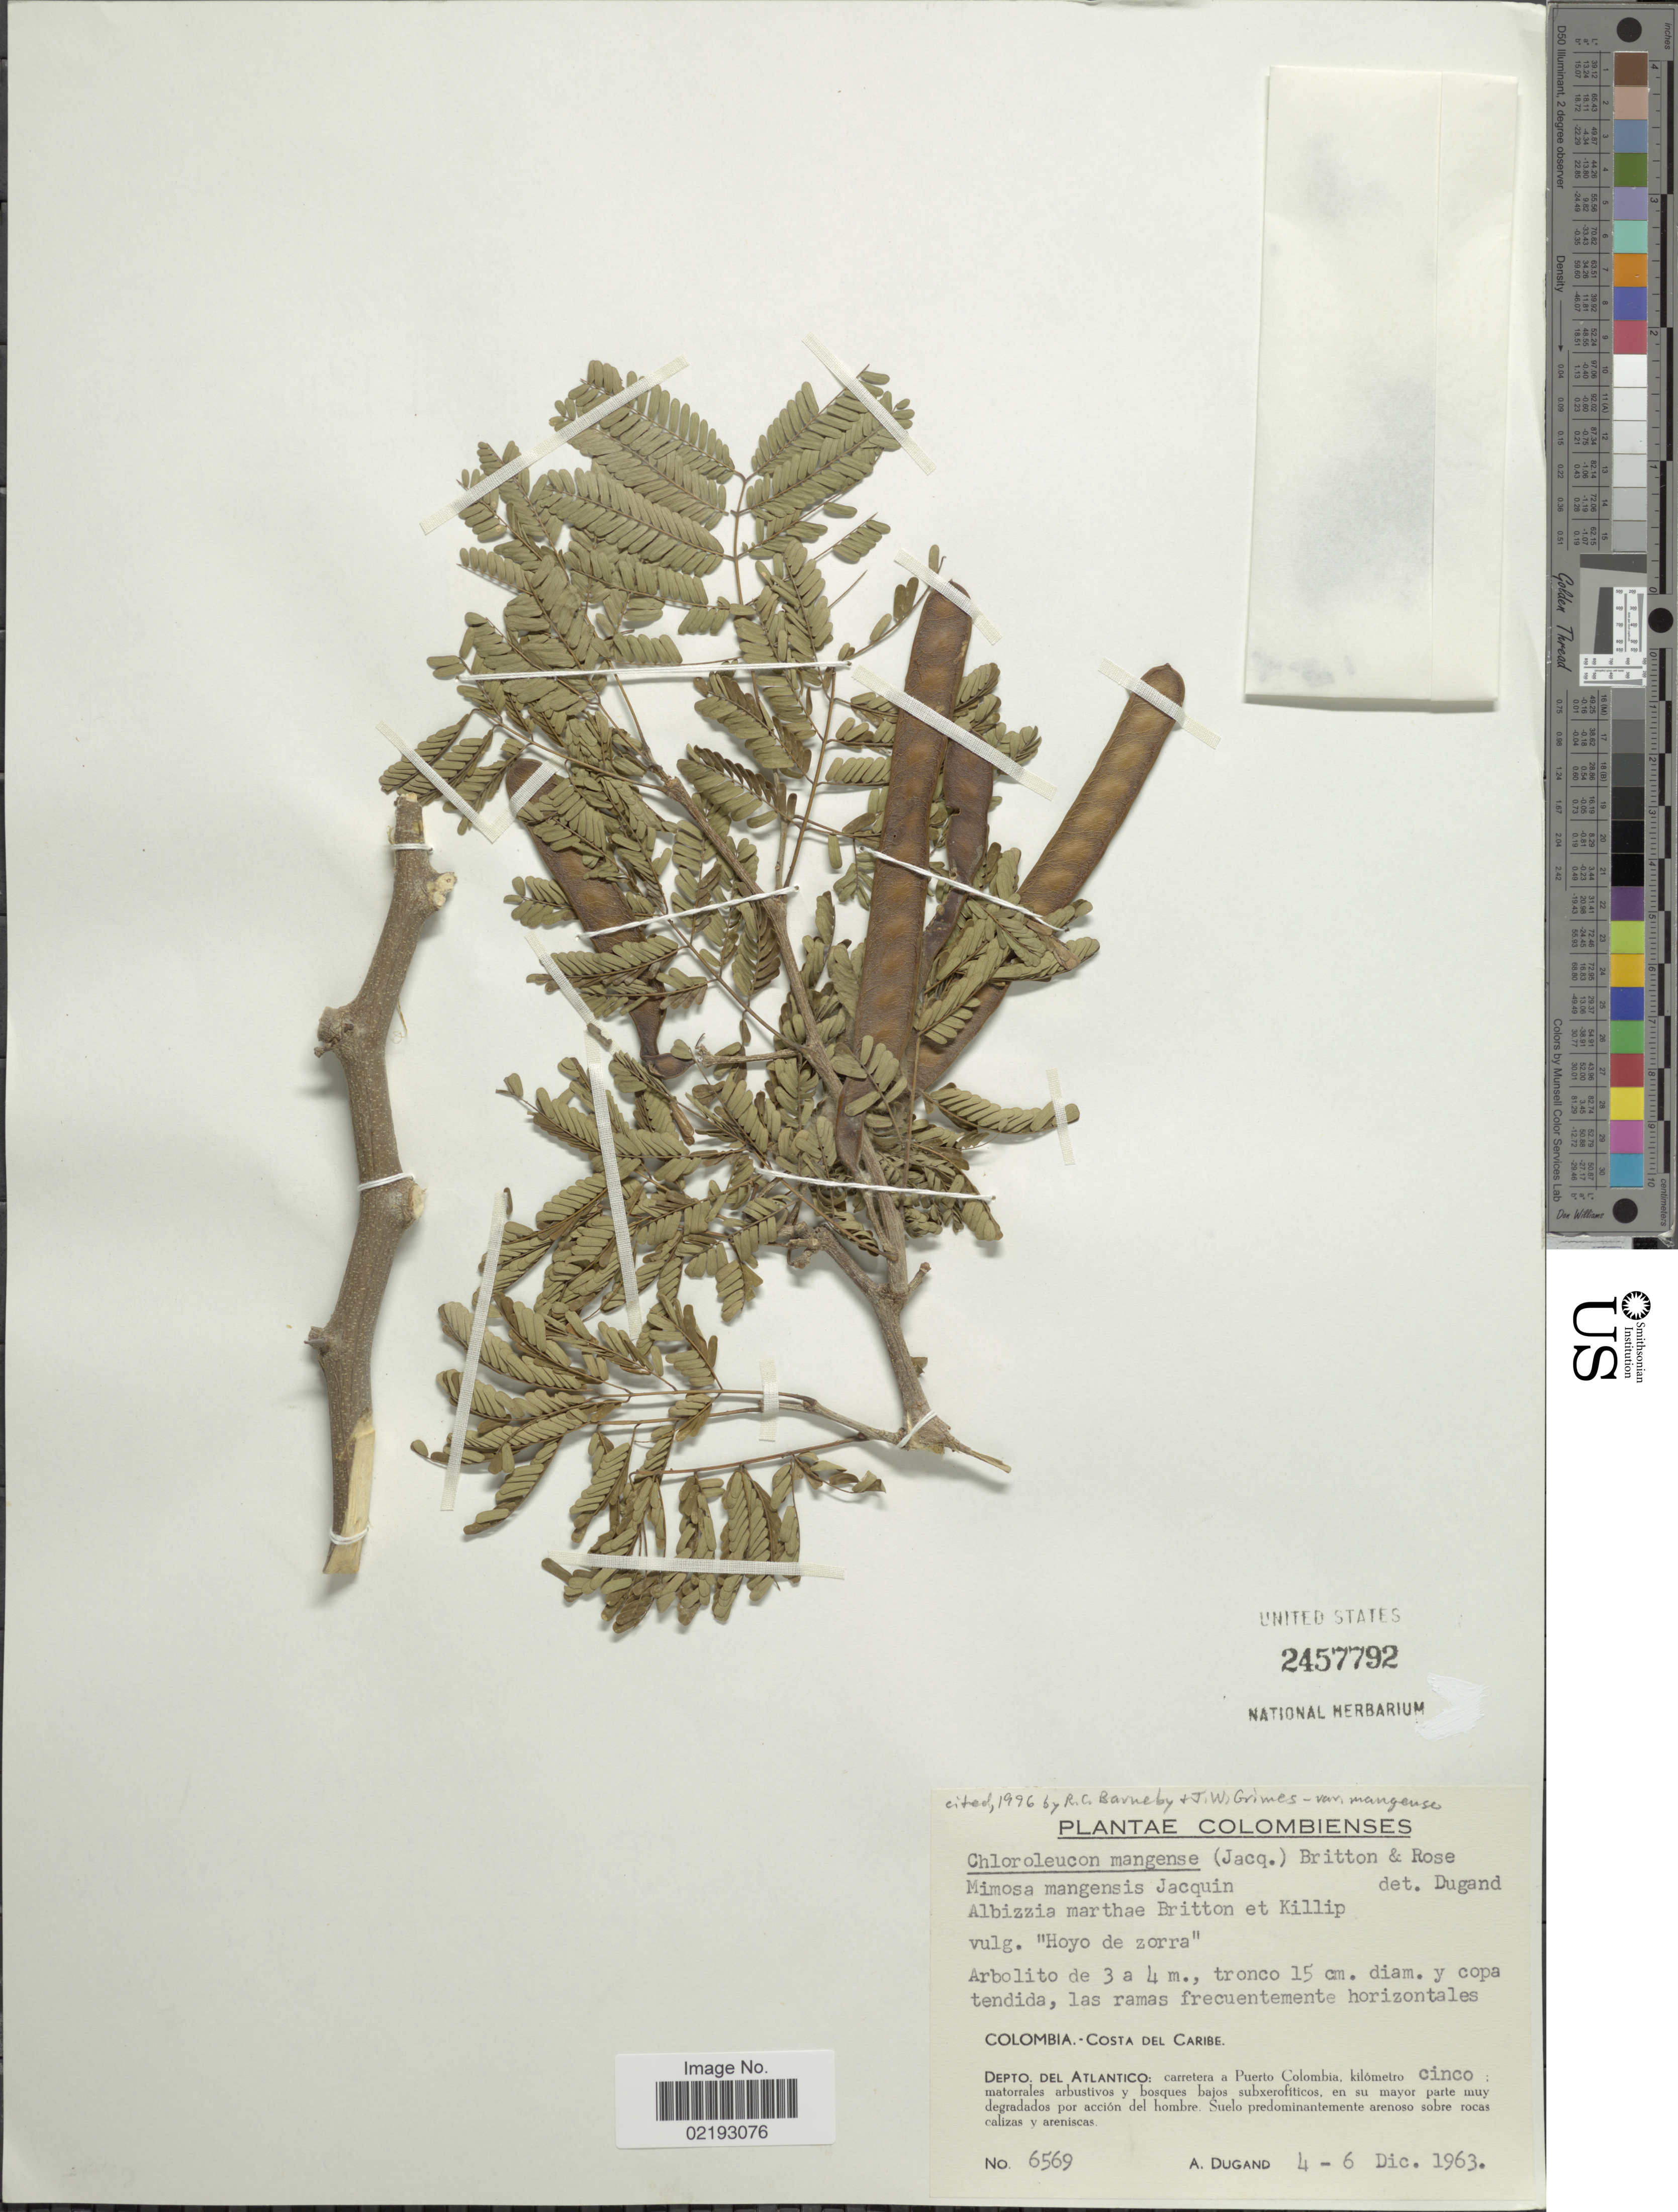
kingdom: Plantae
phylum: Tracheophyta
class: Magnoliopsida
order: Fabales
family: Fabaceae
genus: Chloroleucon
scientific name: Chloroleucon mangense var. mangense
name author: (Jacq.) Britton & Rose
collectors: A. Dugand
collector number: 6569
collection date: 1963-12-04/1963-12-06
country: Colombia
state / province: Atlántico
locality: Costa del Caribe, carretera a Puerto Colombiano, kilometro cinco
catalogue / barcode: US 2457792